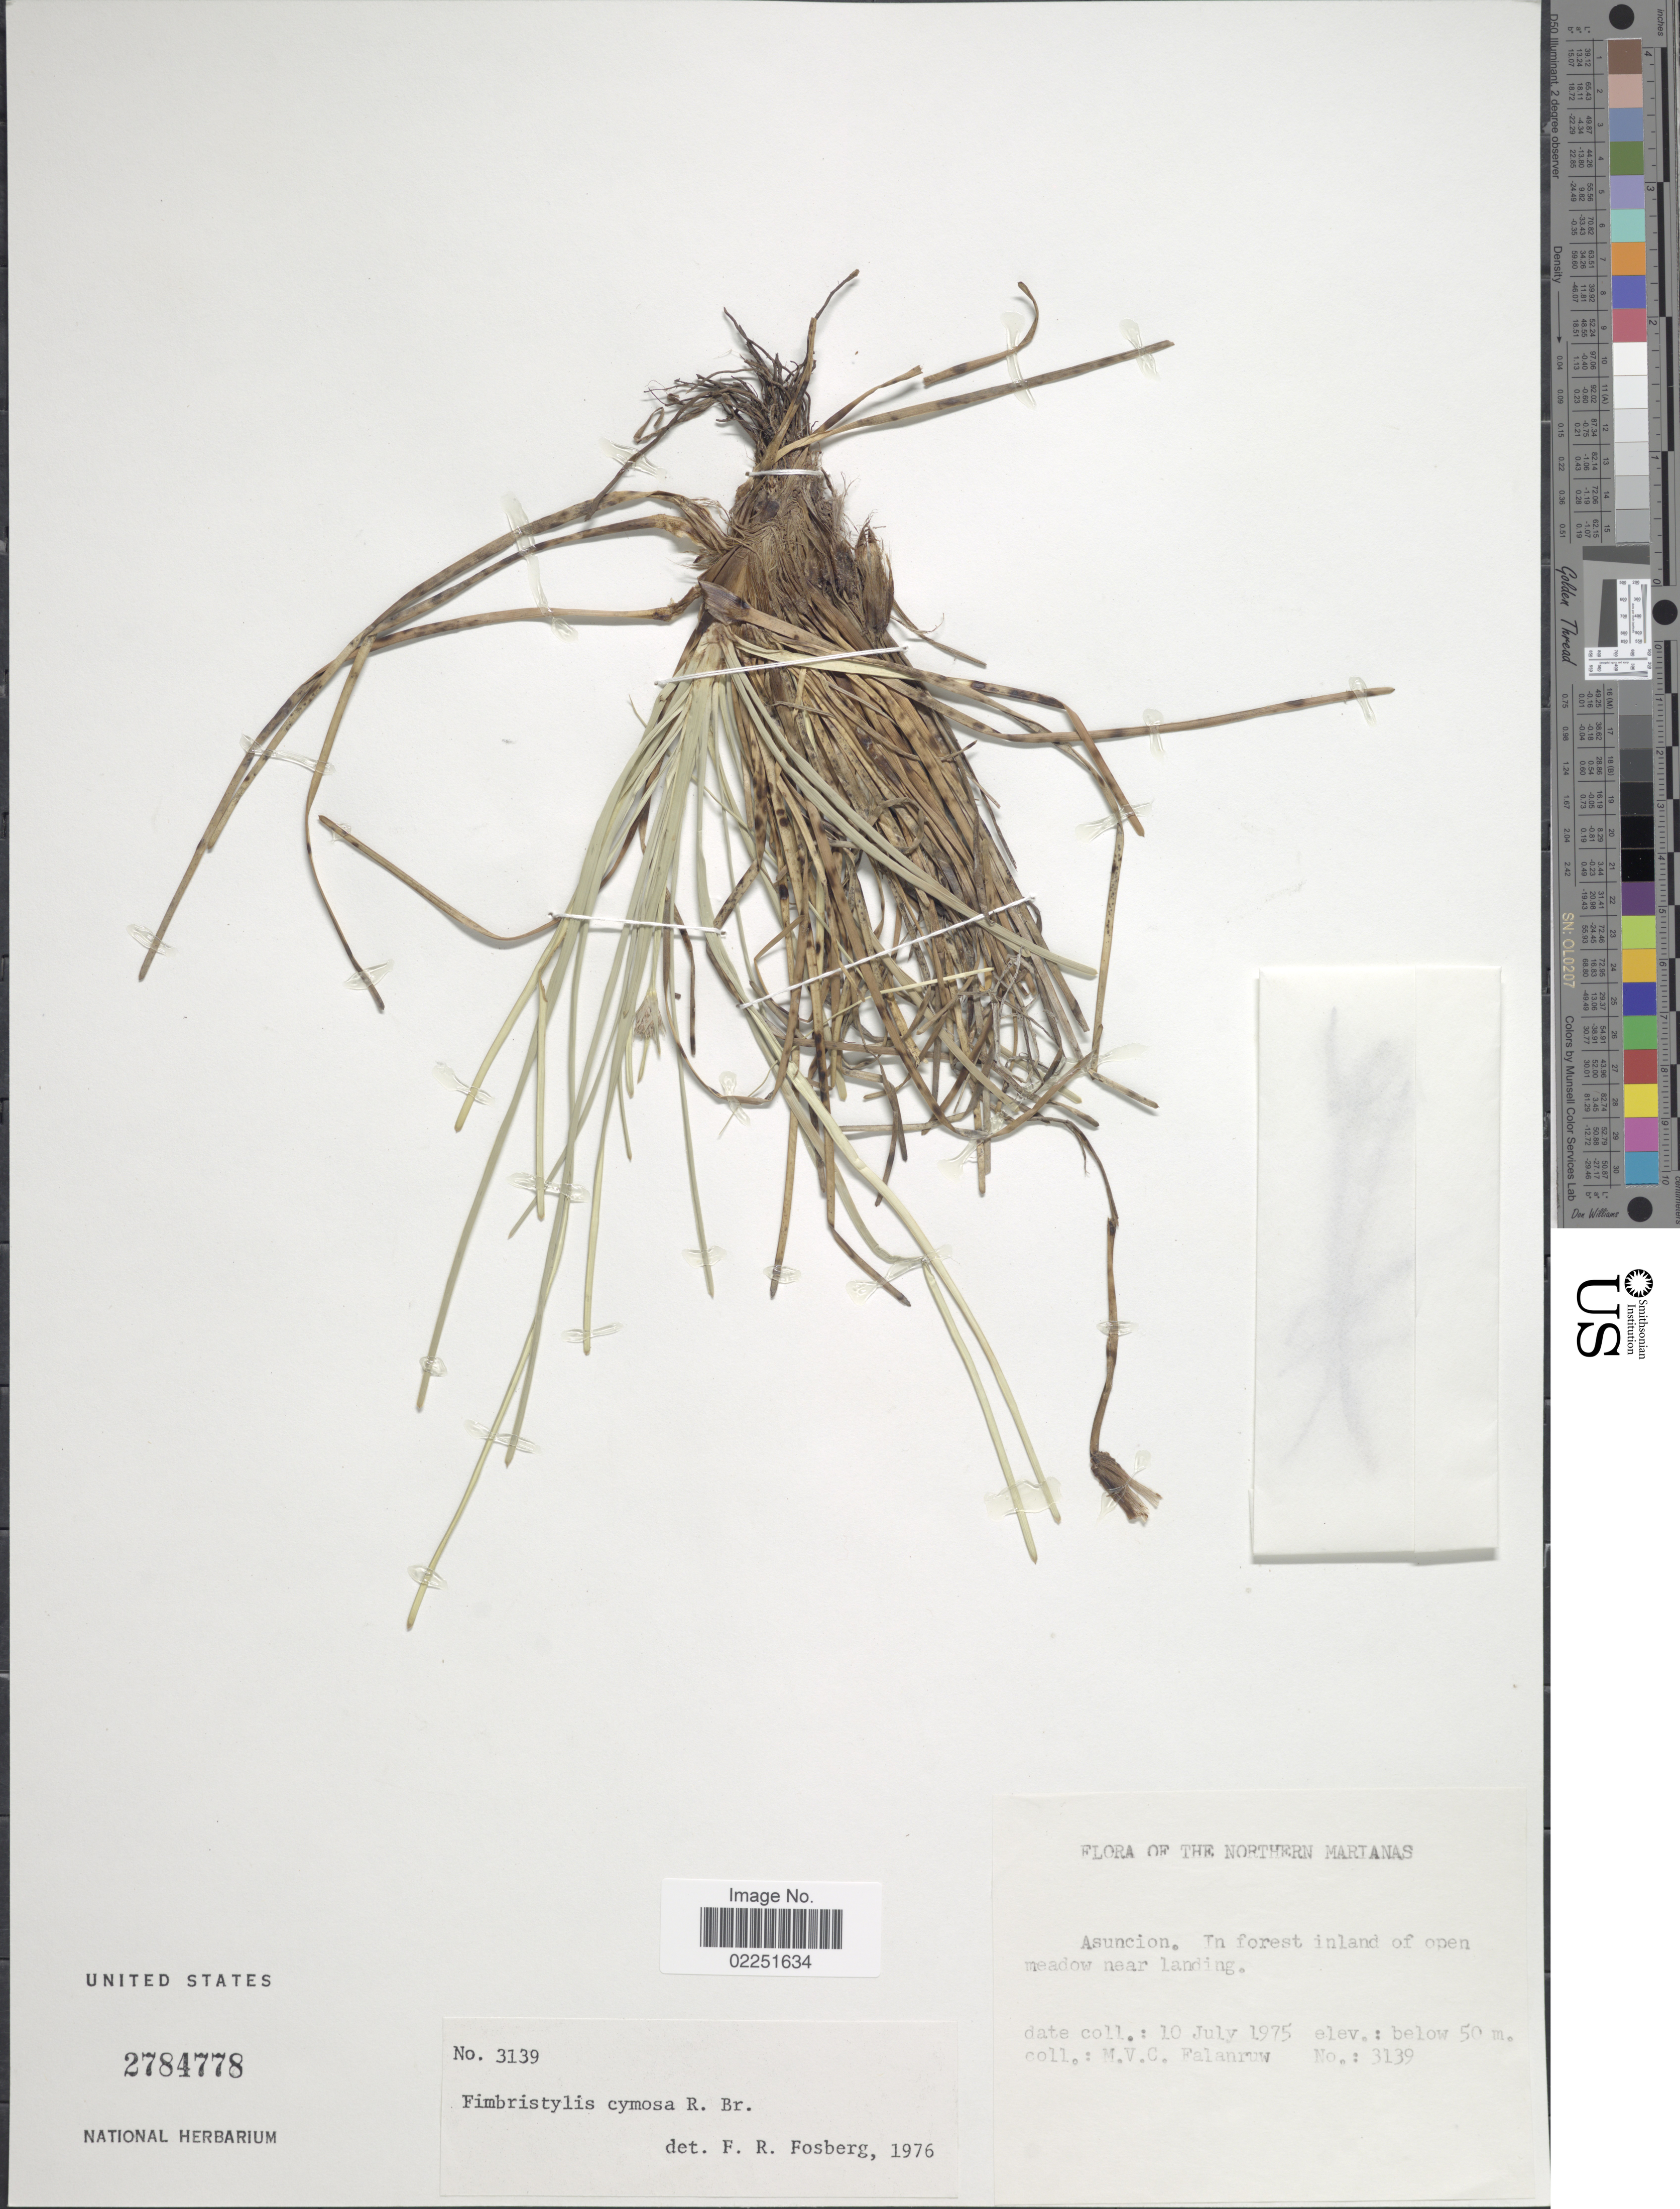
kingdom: Plantae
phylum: Tracheophyta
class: Liliopsida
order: Poales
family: Cyperaceae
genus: Fimbristylis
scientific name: Fimbristylis cymosa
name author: R. Br.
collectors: M. V. Falanruw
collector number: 3139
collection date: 1975-07-10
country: Northern Mariana Islands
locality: Asuncion. In forest inland of open meadow near landing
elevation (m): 50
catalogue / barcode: US 2784778